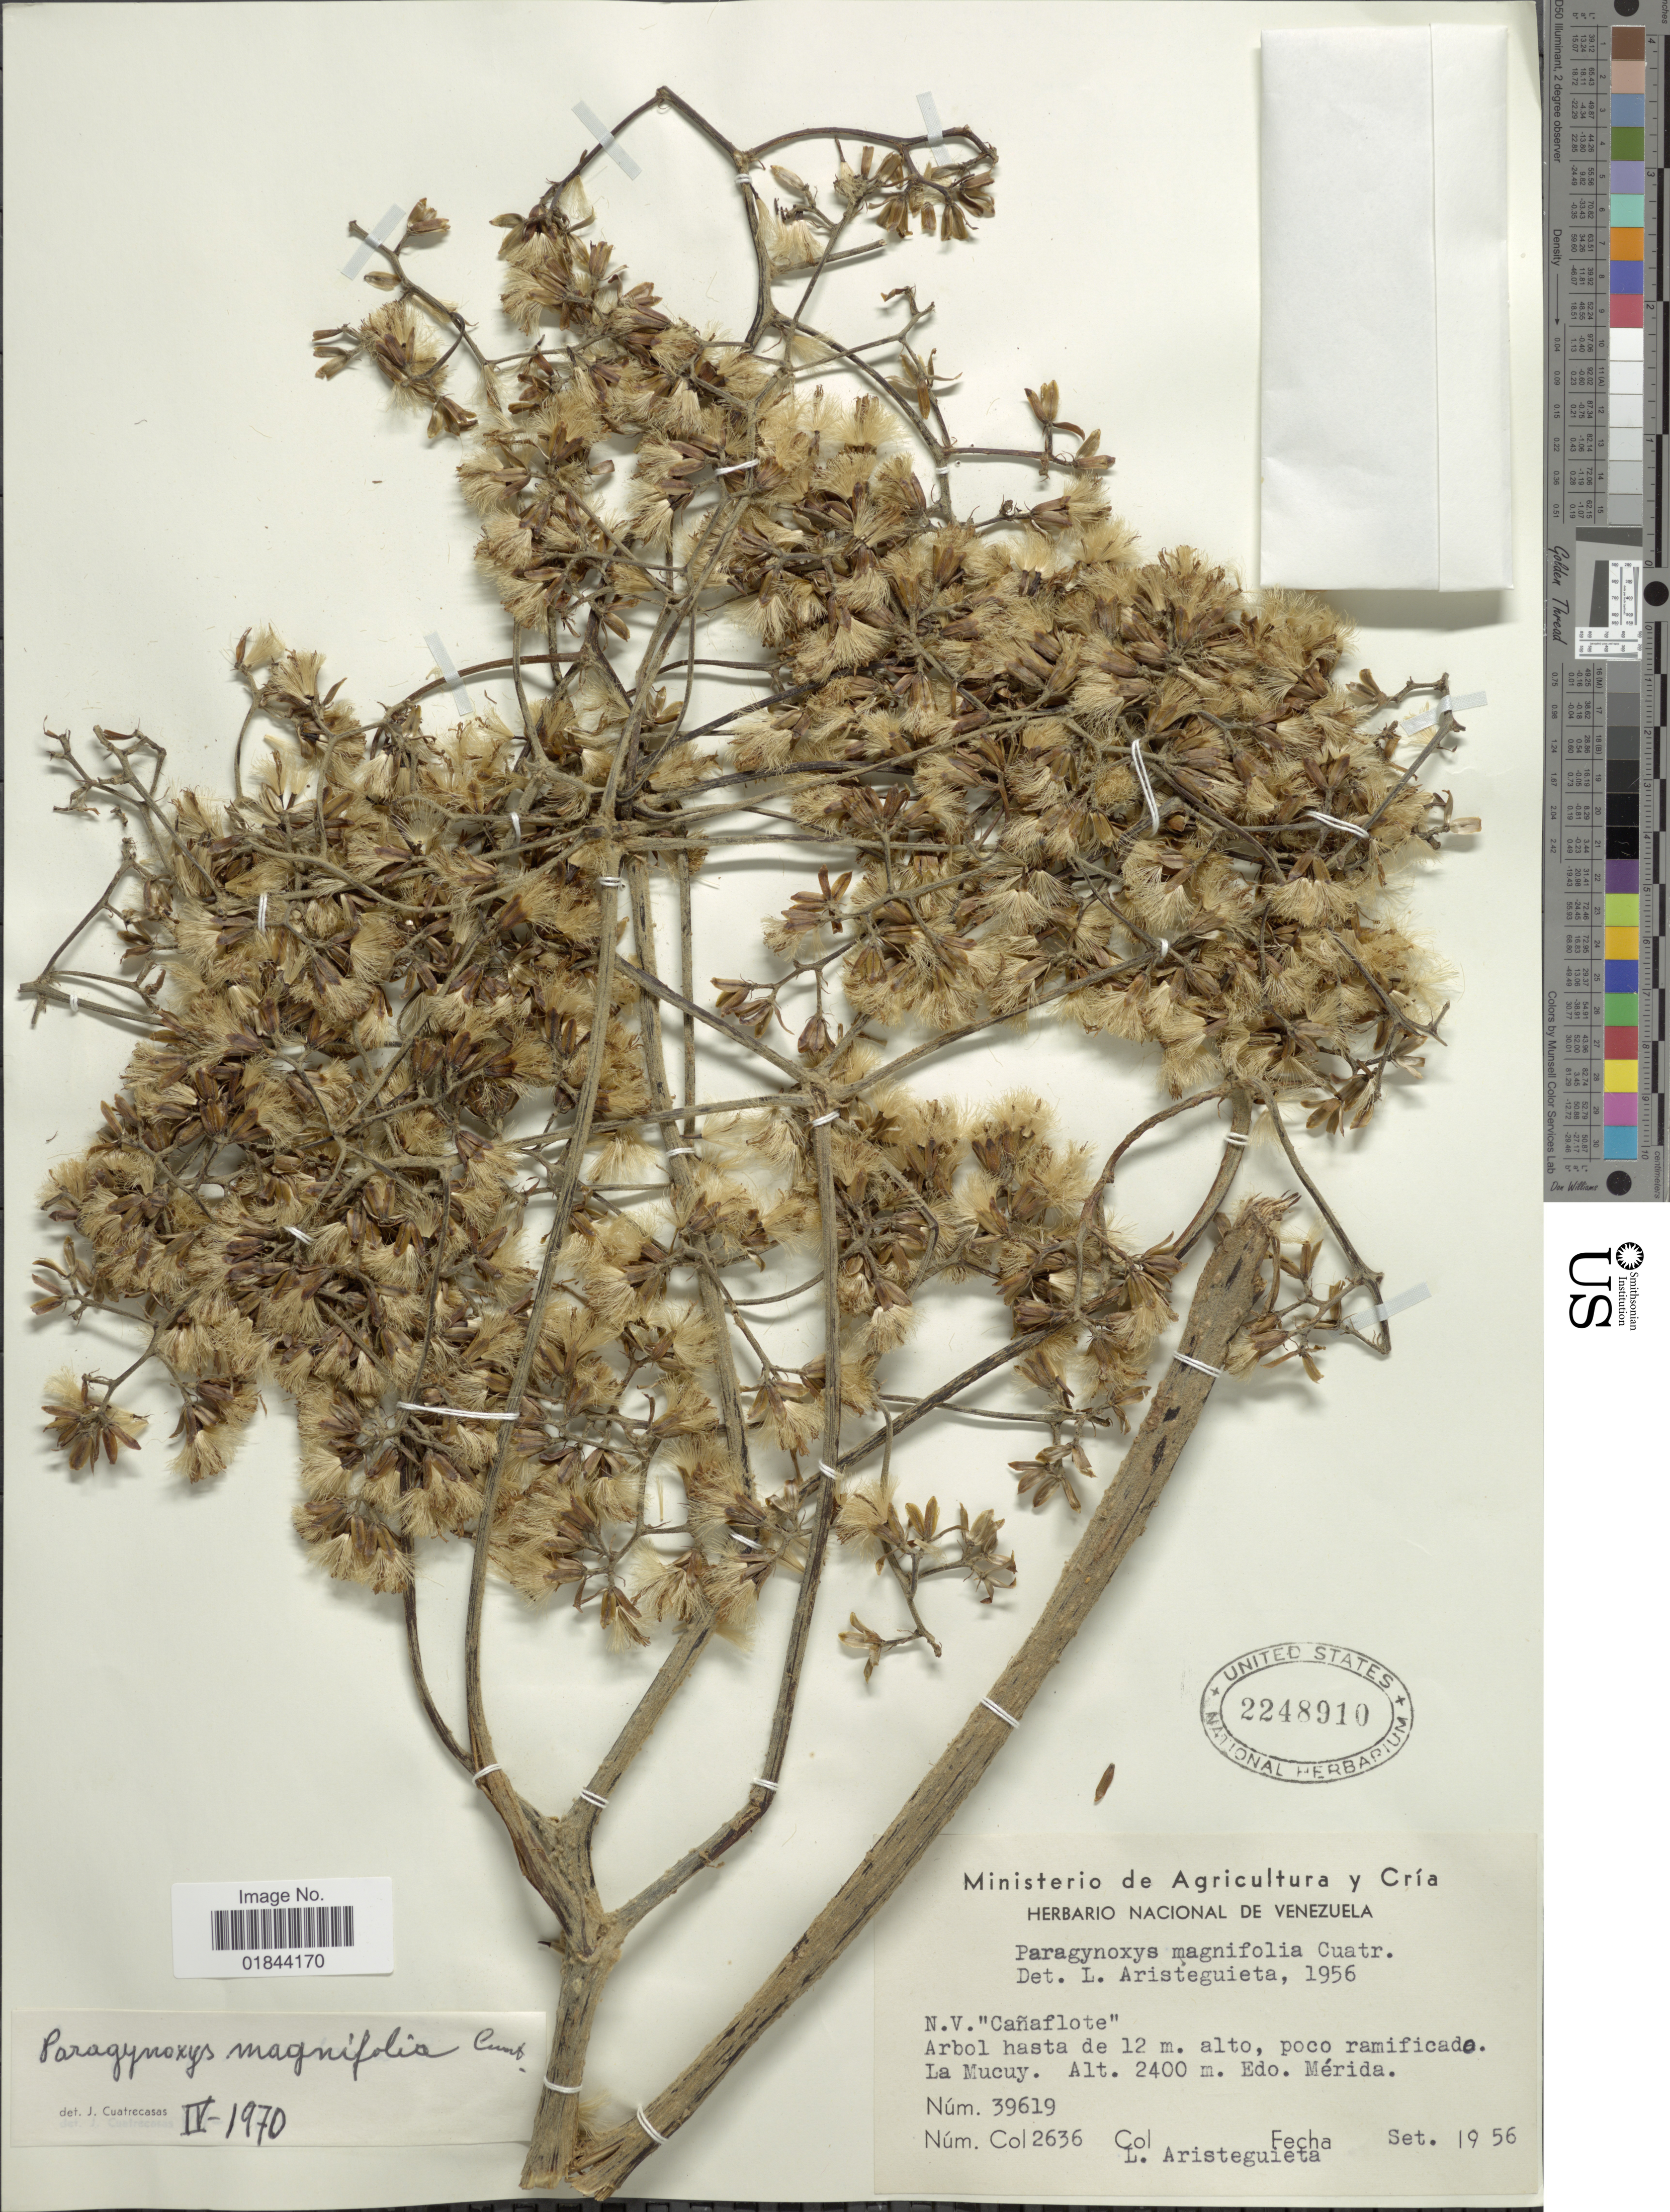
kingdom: Plantae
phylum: Tracheophyta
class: Magnoliopsida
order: Asterales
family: Asteraceae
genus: Paragynoxys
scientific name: Paragynoxys magnifolia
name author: Cuatrec.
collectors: L. Aristeguieta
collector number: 2636/39619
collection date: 1956-09-19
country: Venezuela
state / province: Mérida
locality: N.V. "Canaflote"Arbol hasta de 12 m. alto, poco ramificado. La Mucuy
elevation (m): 2400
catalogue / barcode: US 2248910